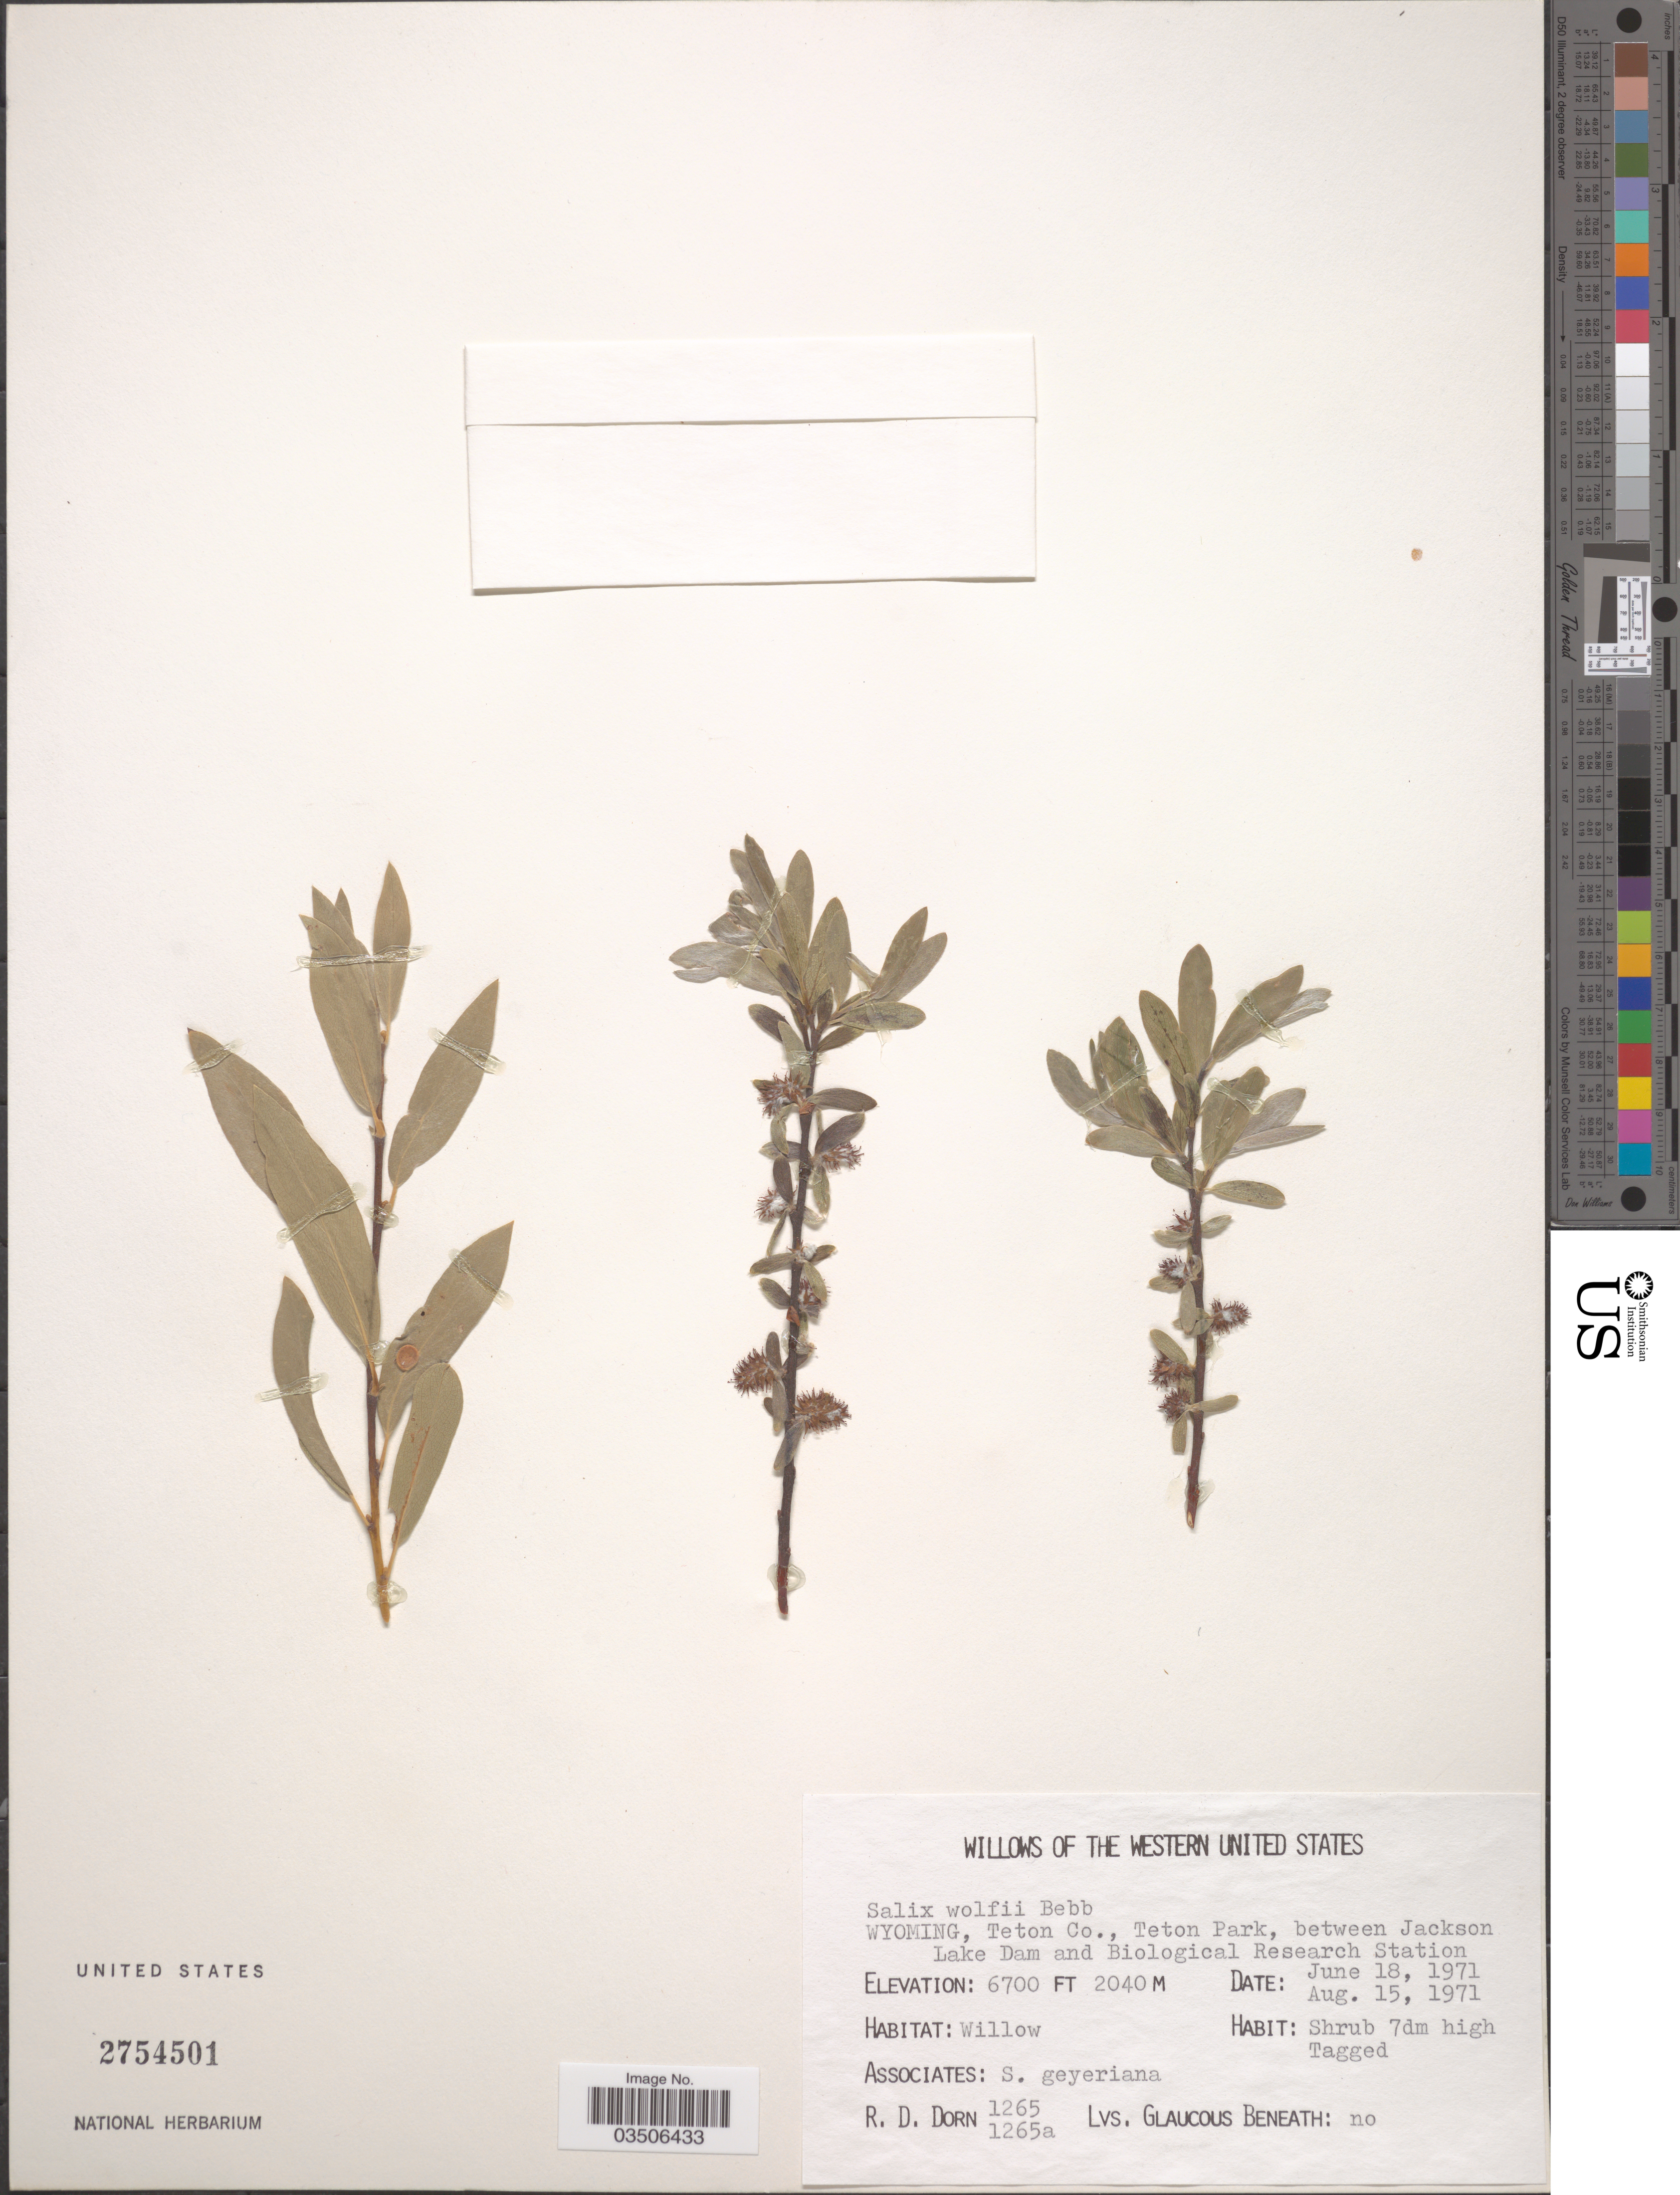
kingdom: Plantae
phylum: Tracheophyta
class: Magnoliopsida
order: Malpighiales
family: Salicaceae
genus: Salix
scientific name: Salix wolfii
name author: Bebb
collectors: R. D. Dorn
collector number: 1265/1265a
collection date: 1971-06-18/1971-08-15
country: United States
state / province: Wyoming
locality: Western United States. Teton Co., Teton Park, between Jackson Lake Dam and Biological Research Station.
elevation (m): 2042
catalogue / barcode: US 2754501